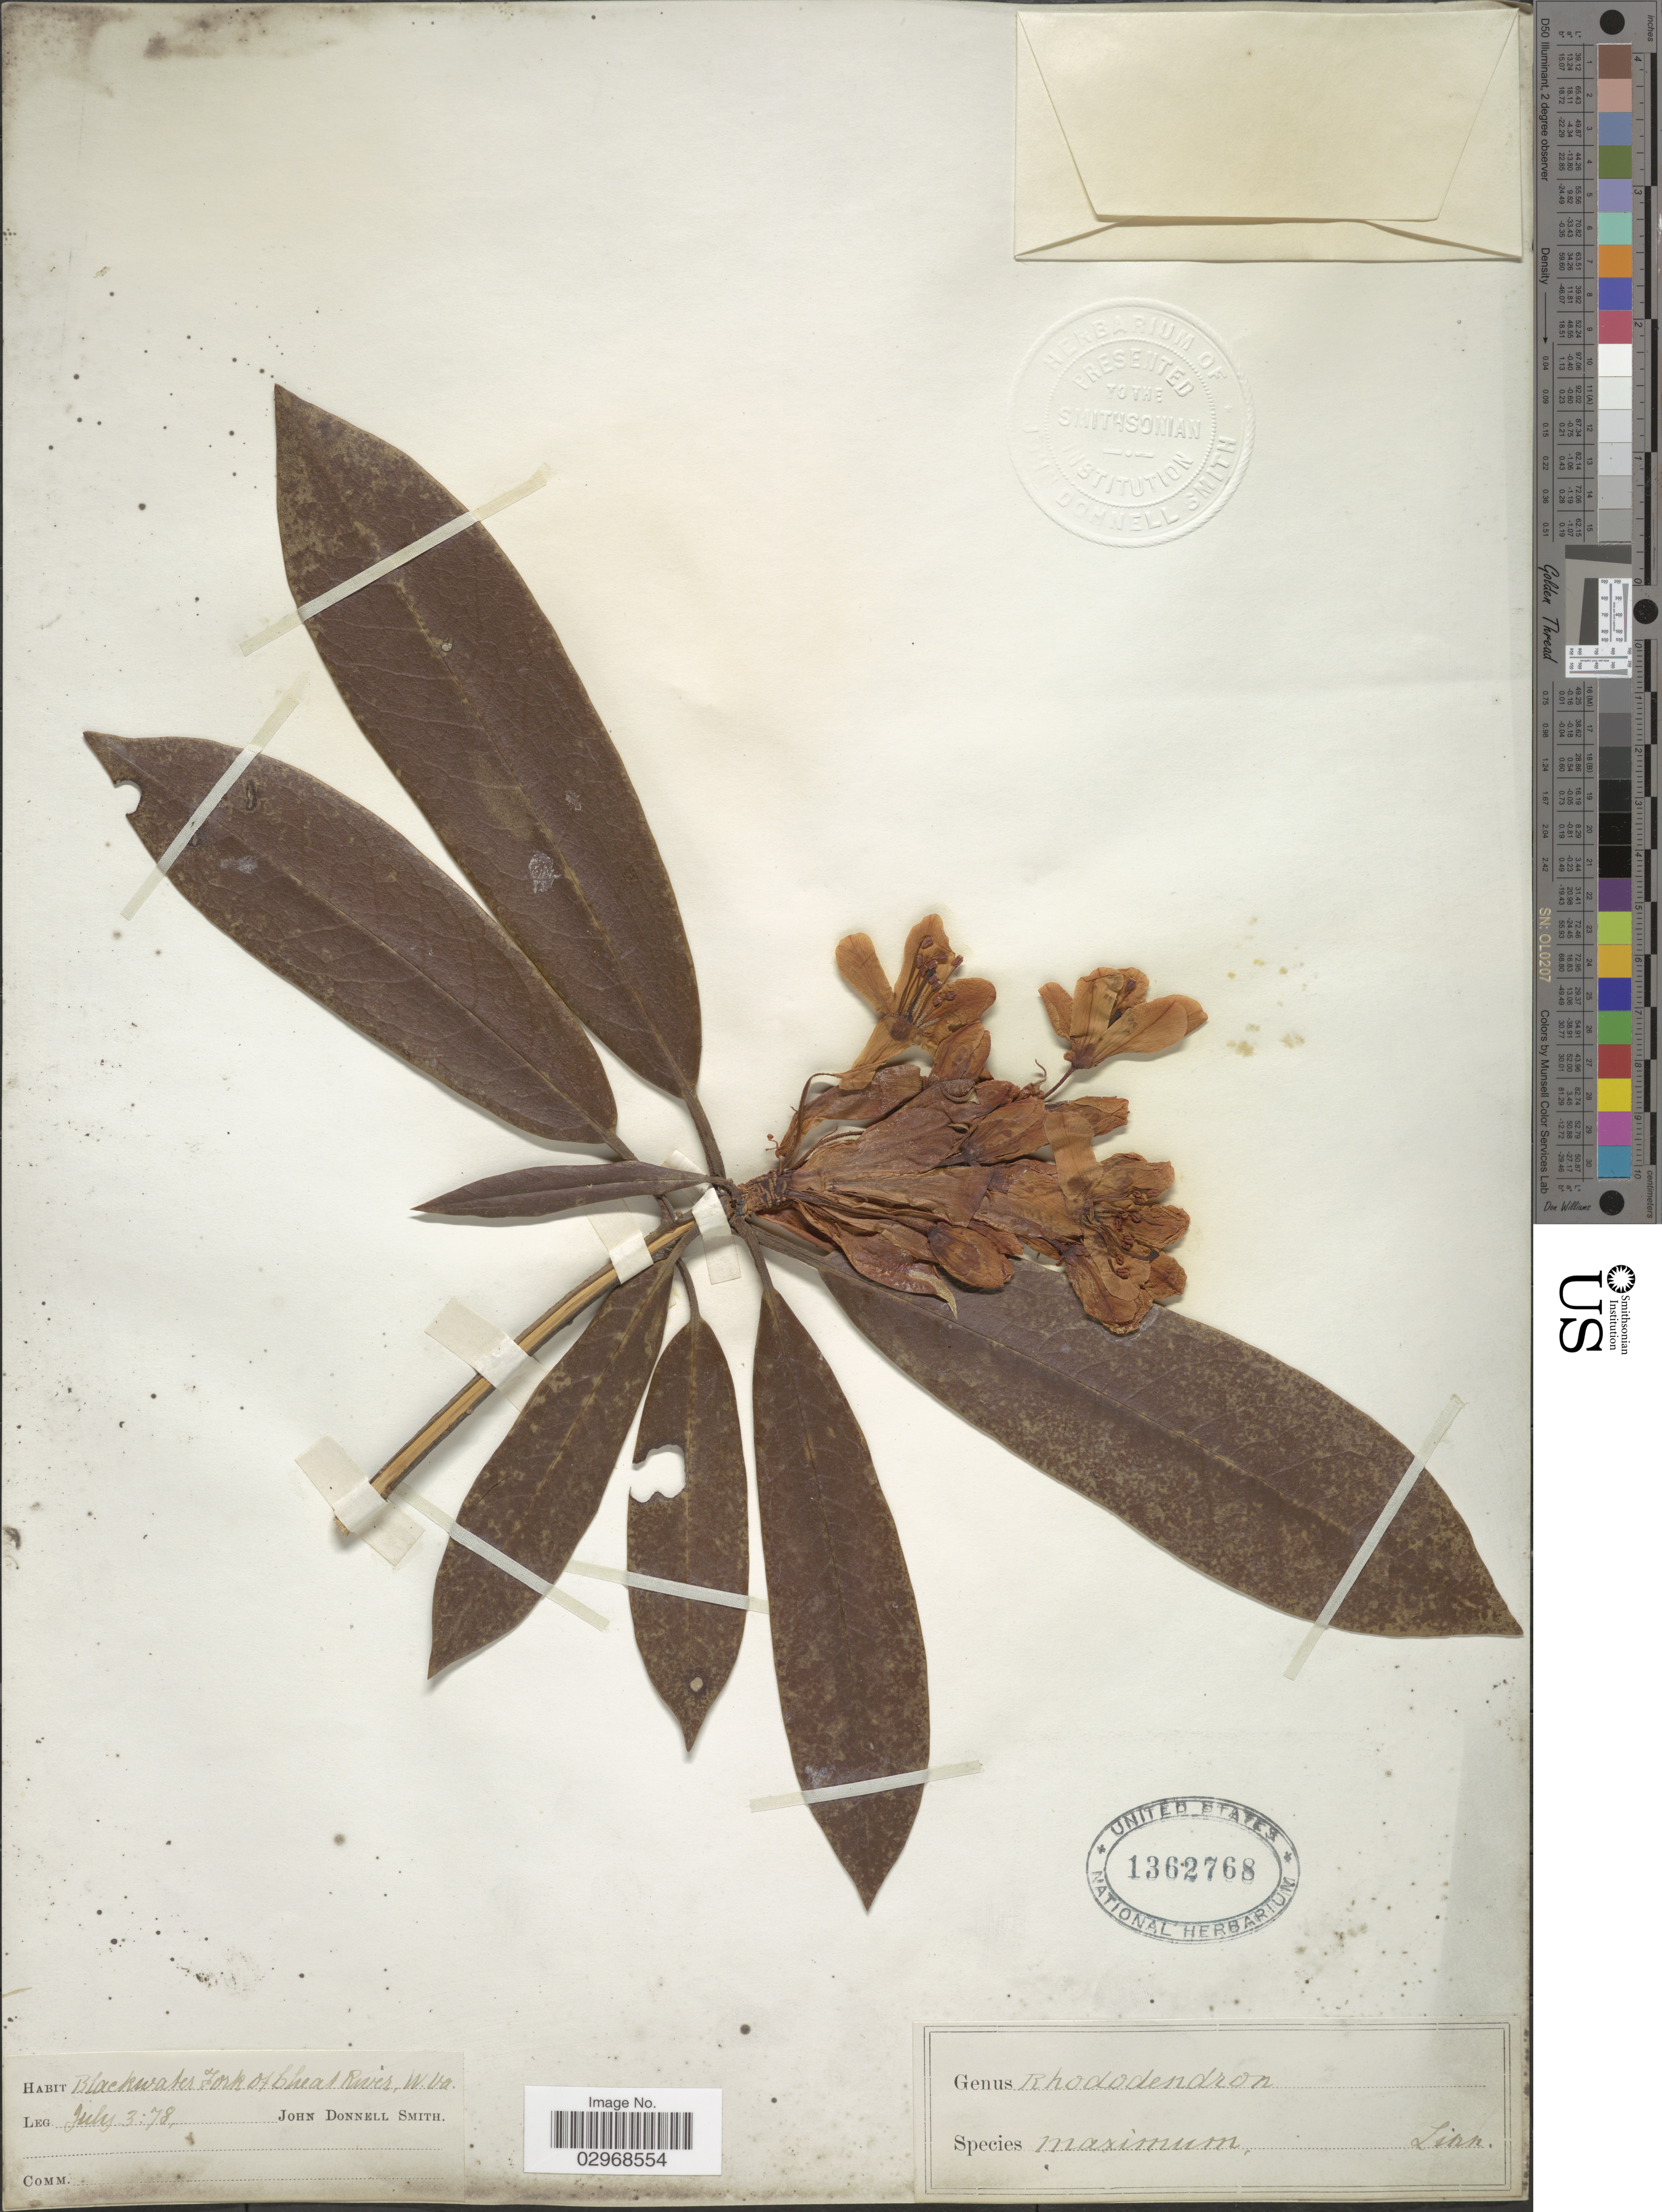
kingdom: Plantae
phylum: Tracheophyta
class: Magnoliopsida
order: Ericales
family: Ericaceae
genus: Rhododendron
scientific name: Rhododendron maximum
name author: L.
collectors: J. Donnell Smith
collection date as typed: Transcribed d/m/y: 3/7/78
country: United States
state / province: West Virginia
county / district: Tucker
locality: Blackwater Fork of Cheat River.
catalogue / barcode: US 1362768